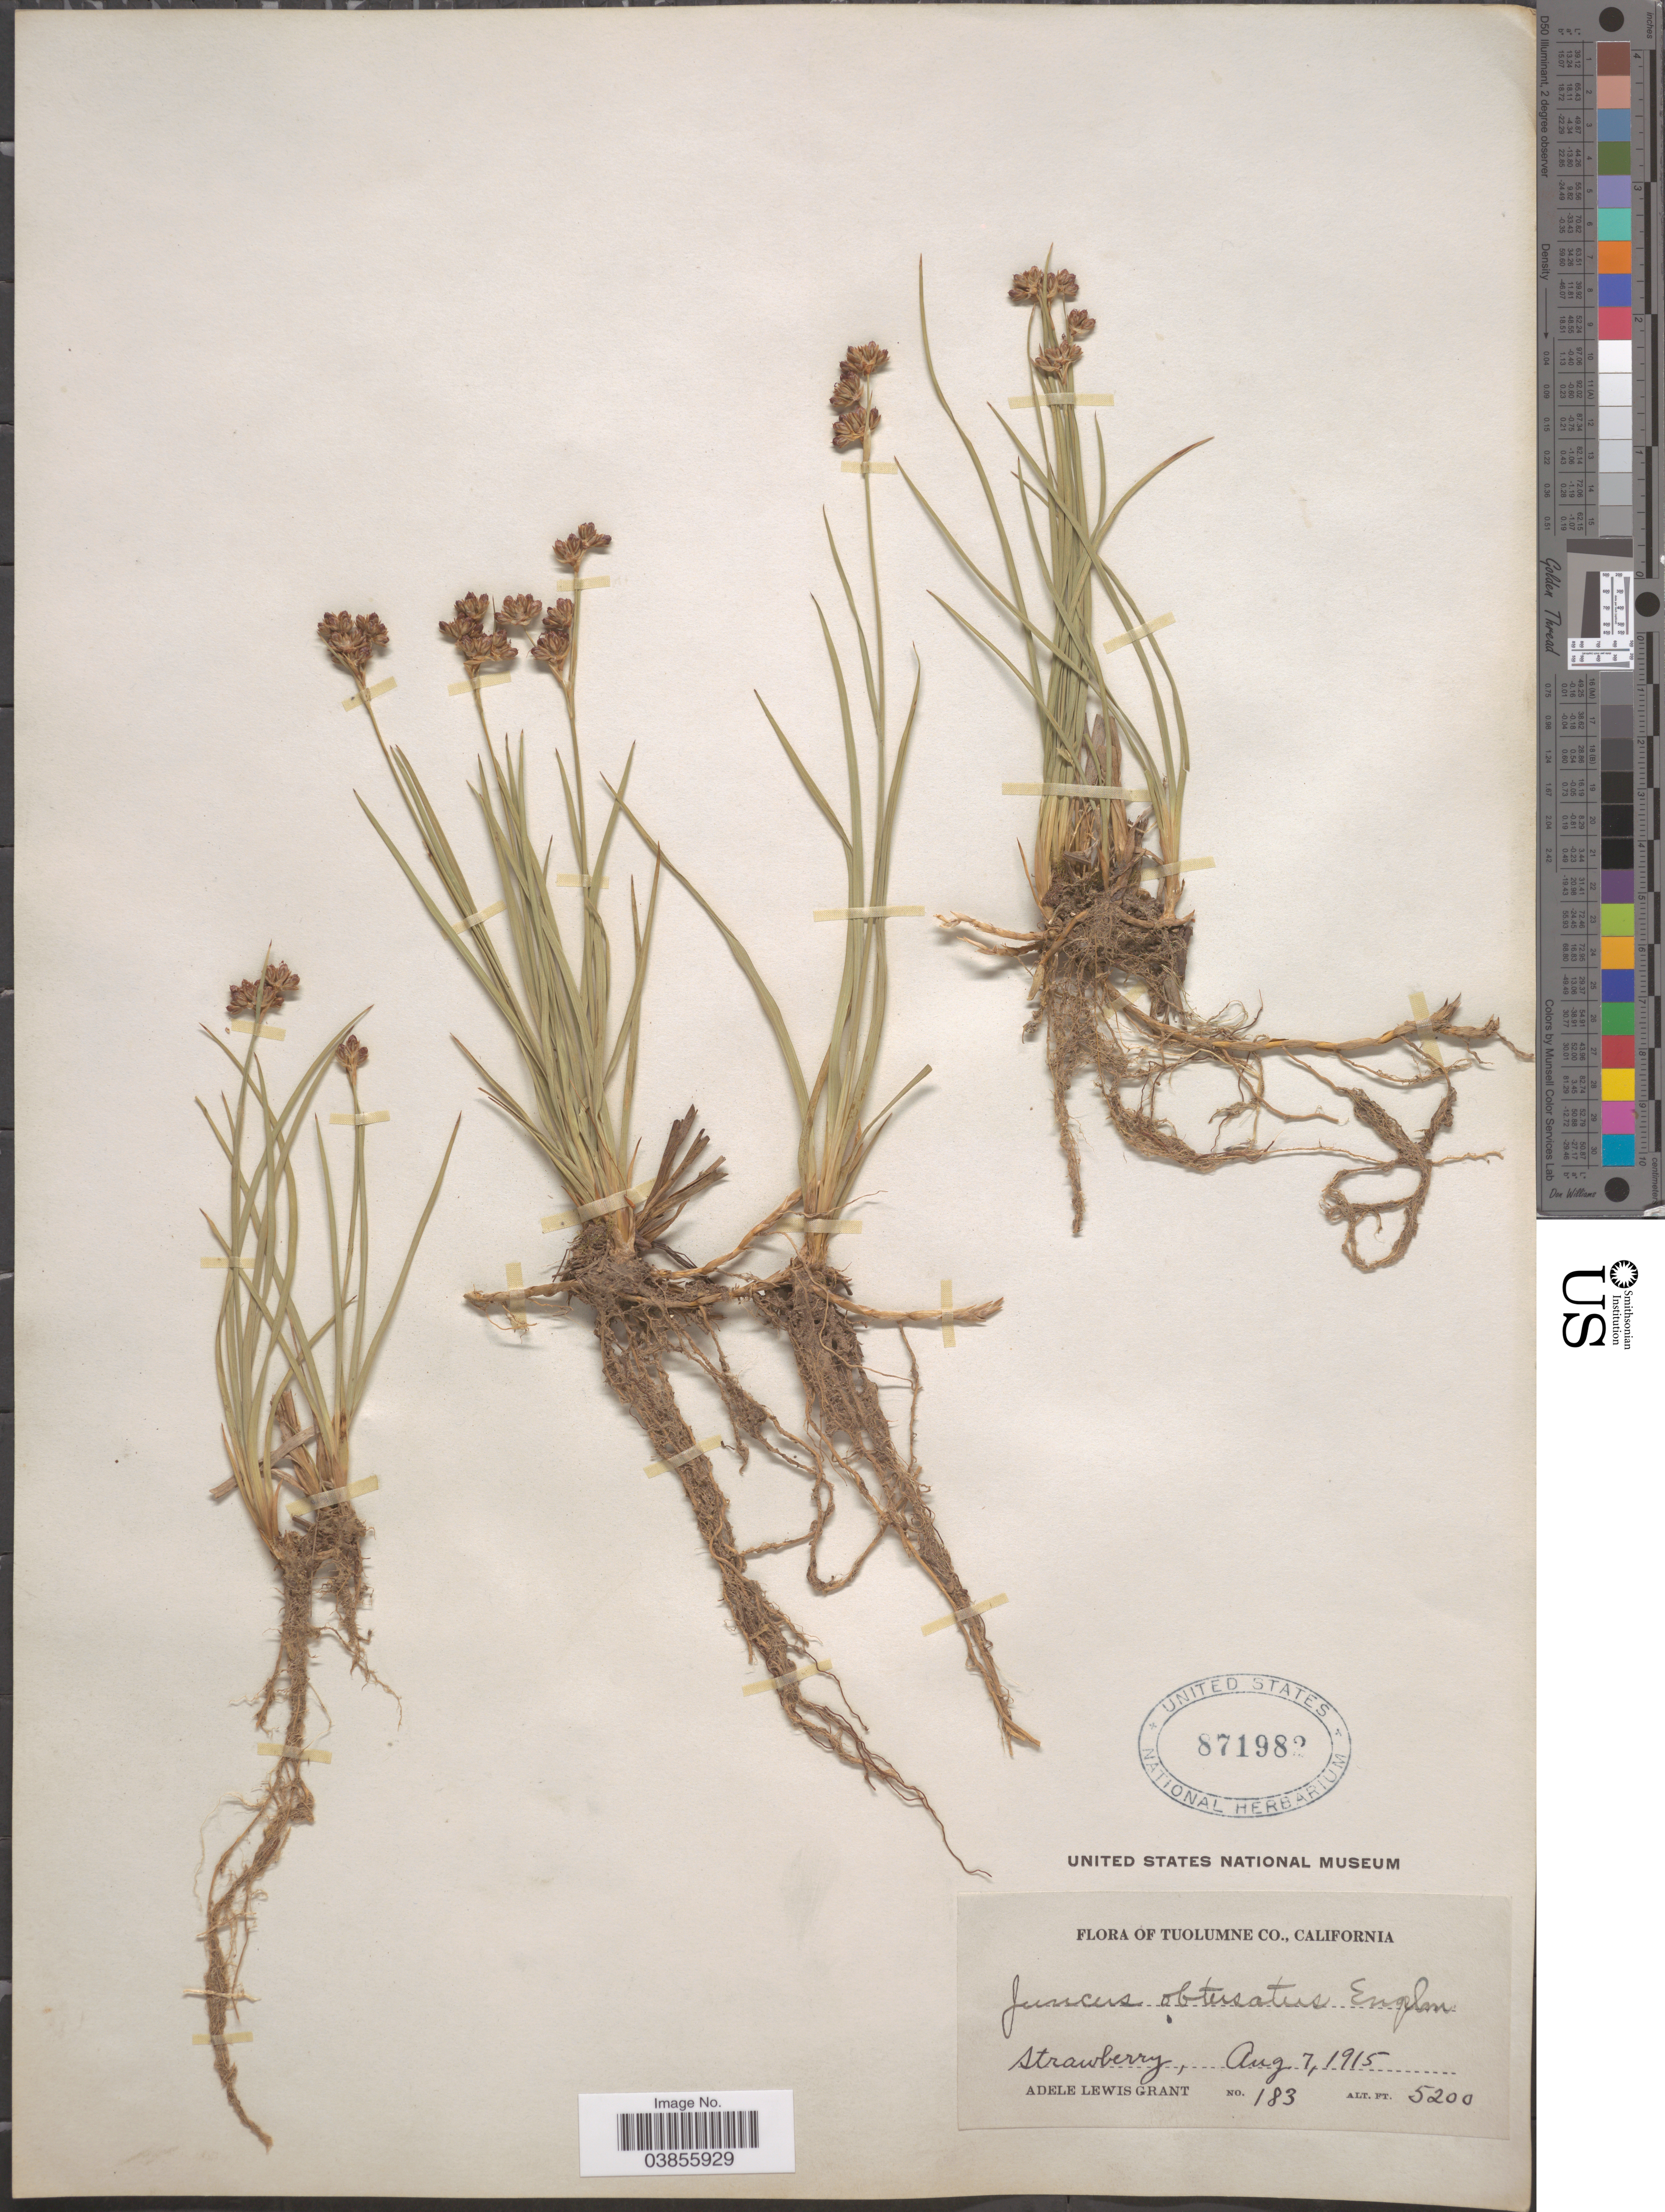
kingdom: Plantae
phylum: Tracheophyta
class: Liliopsida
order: Poales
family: Juncaceae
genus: Juncus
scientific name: Juncus obtusatus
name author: Kit. ex Schult.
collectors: A. L. Grant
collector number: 183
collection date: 1915-08-07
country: United States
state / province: California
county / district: Tuolumne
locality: Tuolumne Co. Strawberry.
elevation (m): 1585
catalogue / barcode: US 871982